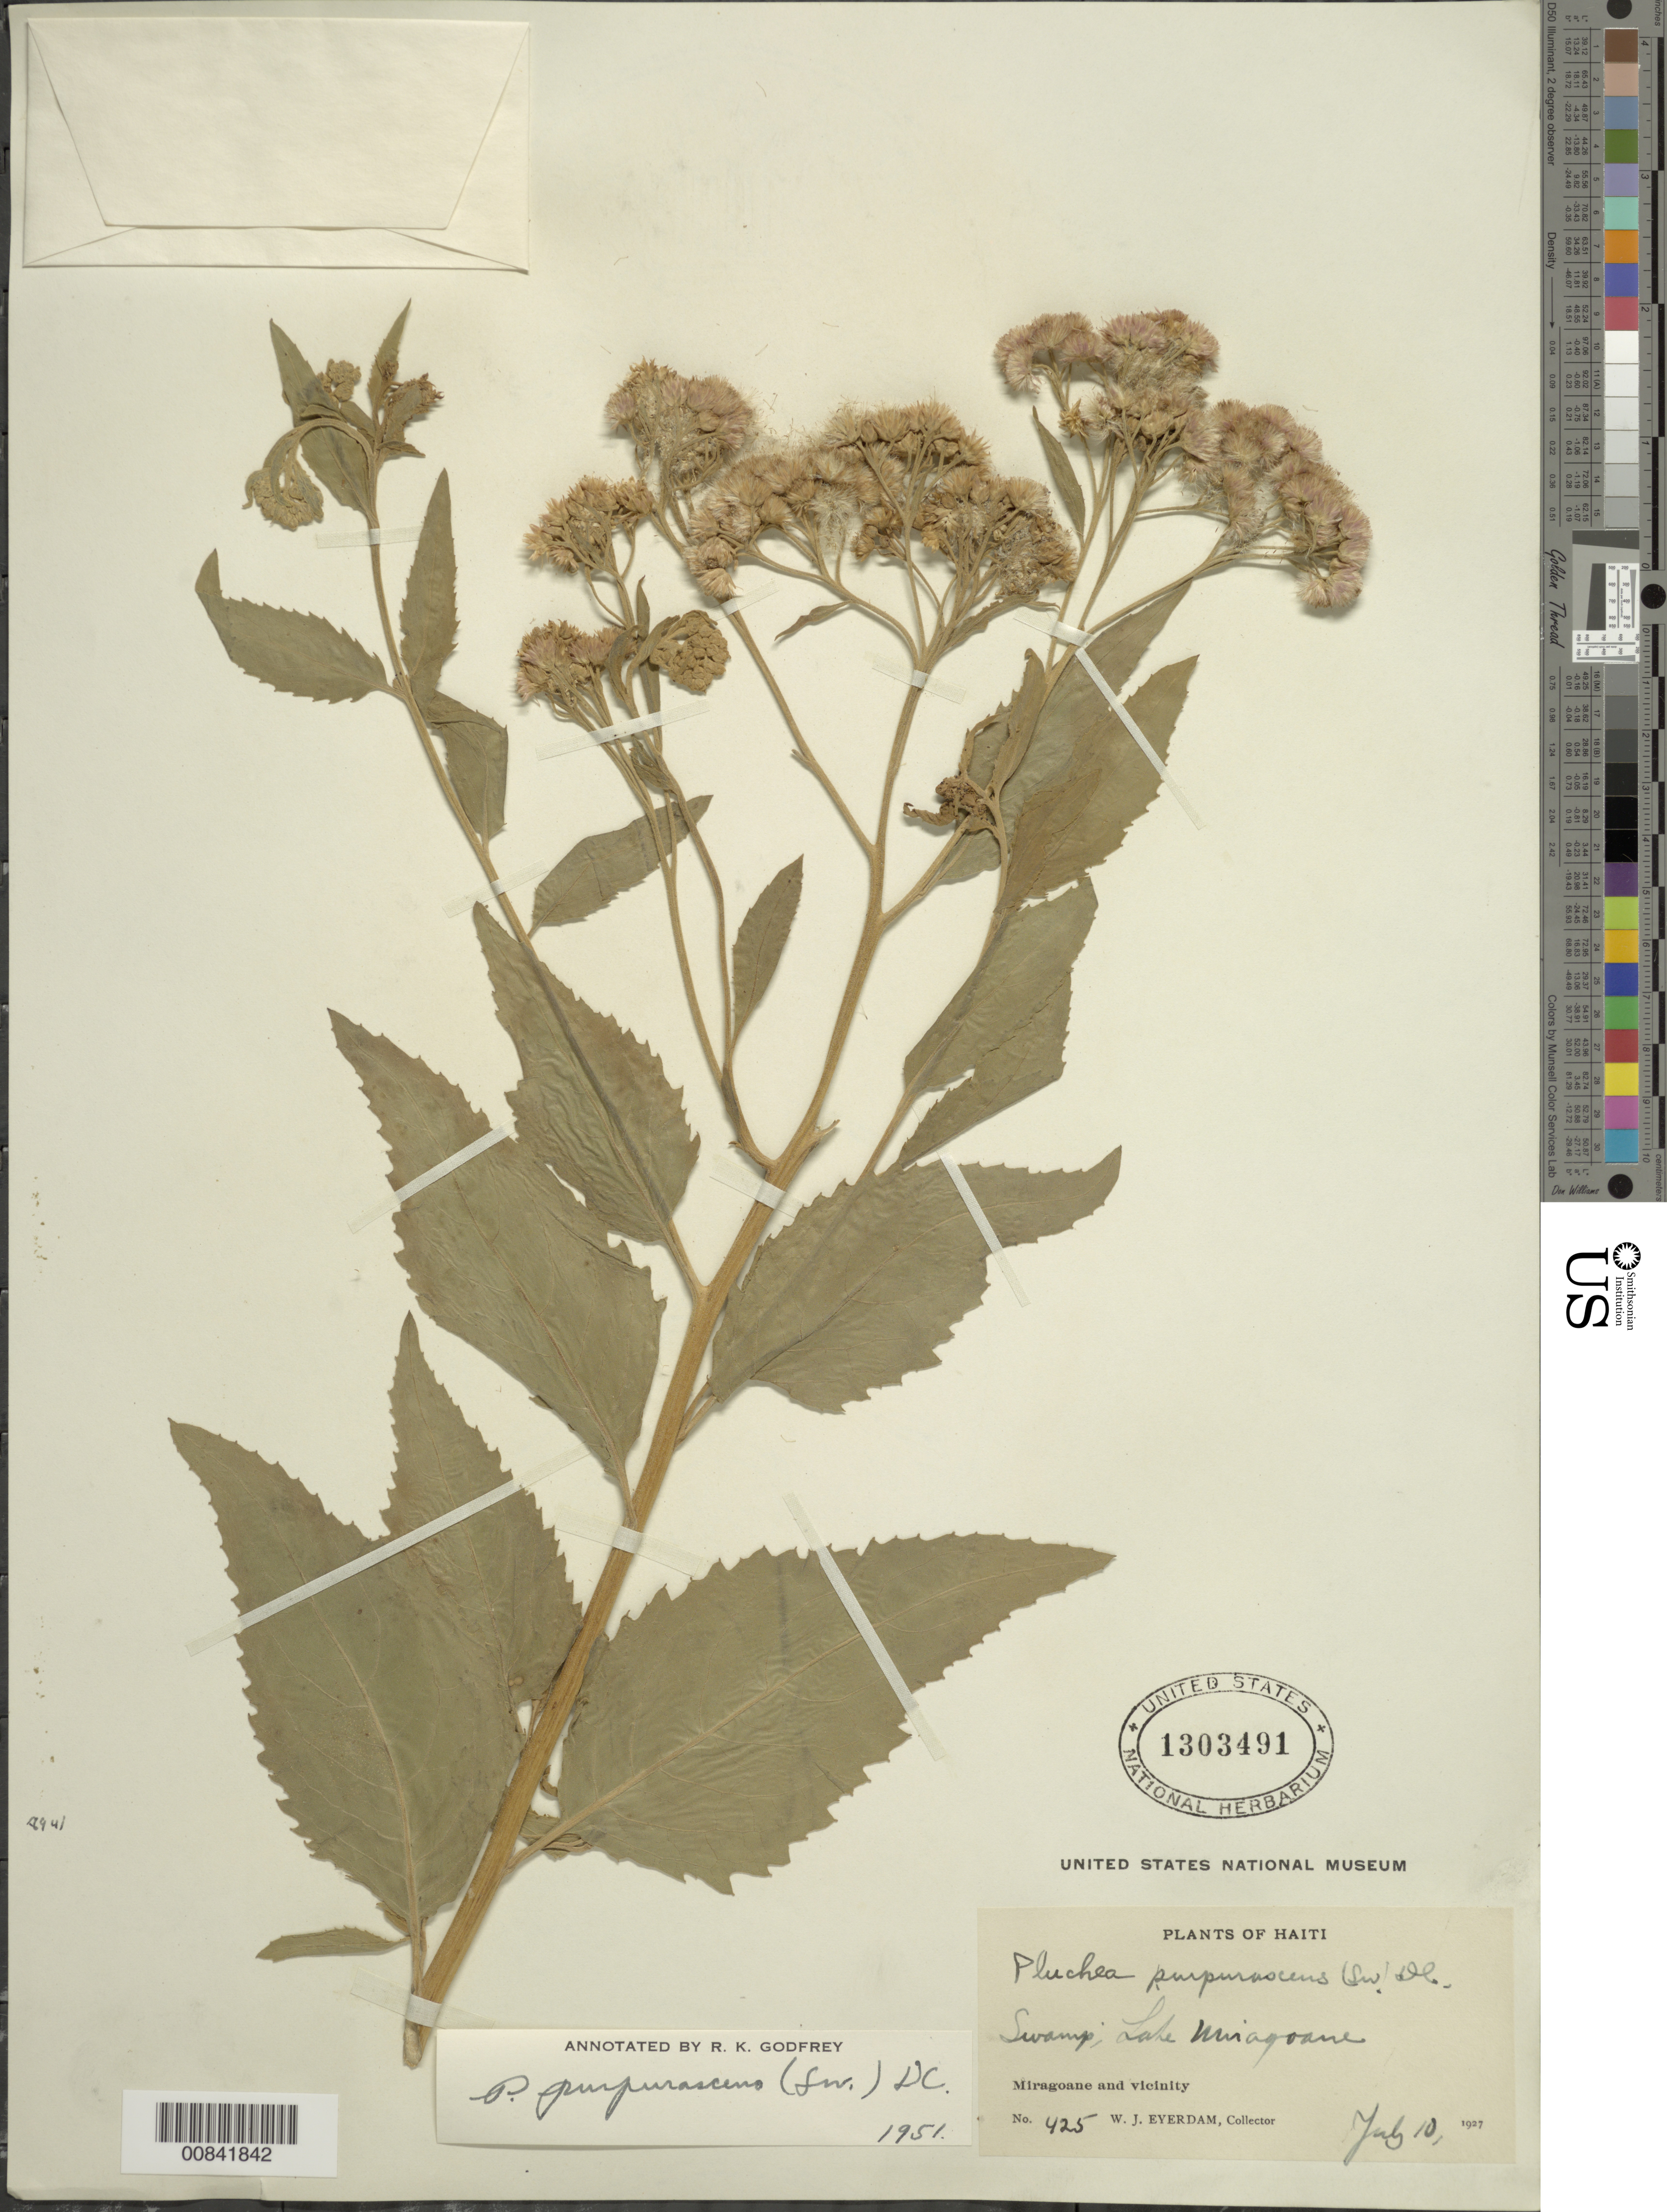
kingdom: Plantae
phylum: Tracheophyta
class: Magnoliopsida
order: Asterales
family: Asteraceae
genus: Pluchea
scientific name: Pluchea odorata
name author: (L.) Cass.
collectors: W. J. Eyerdam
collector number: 425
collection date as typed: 10 Jul 1927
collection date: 1927-07-10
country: Haiti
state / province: Grand'Anse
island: Hispaniola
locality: Miragoane and vicinity, Lake Miragoane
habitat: Swamp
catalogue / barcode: US 1303491